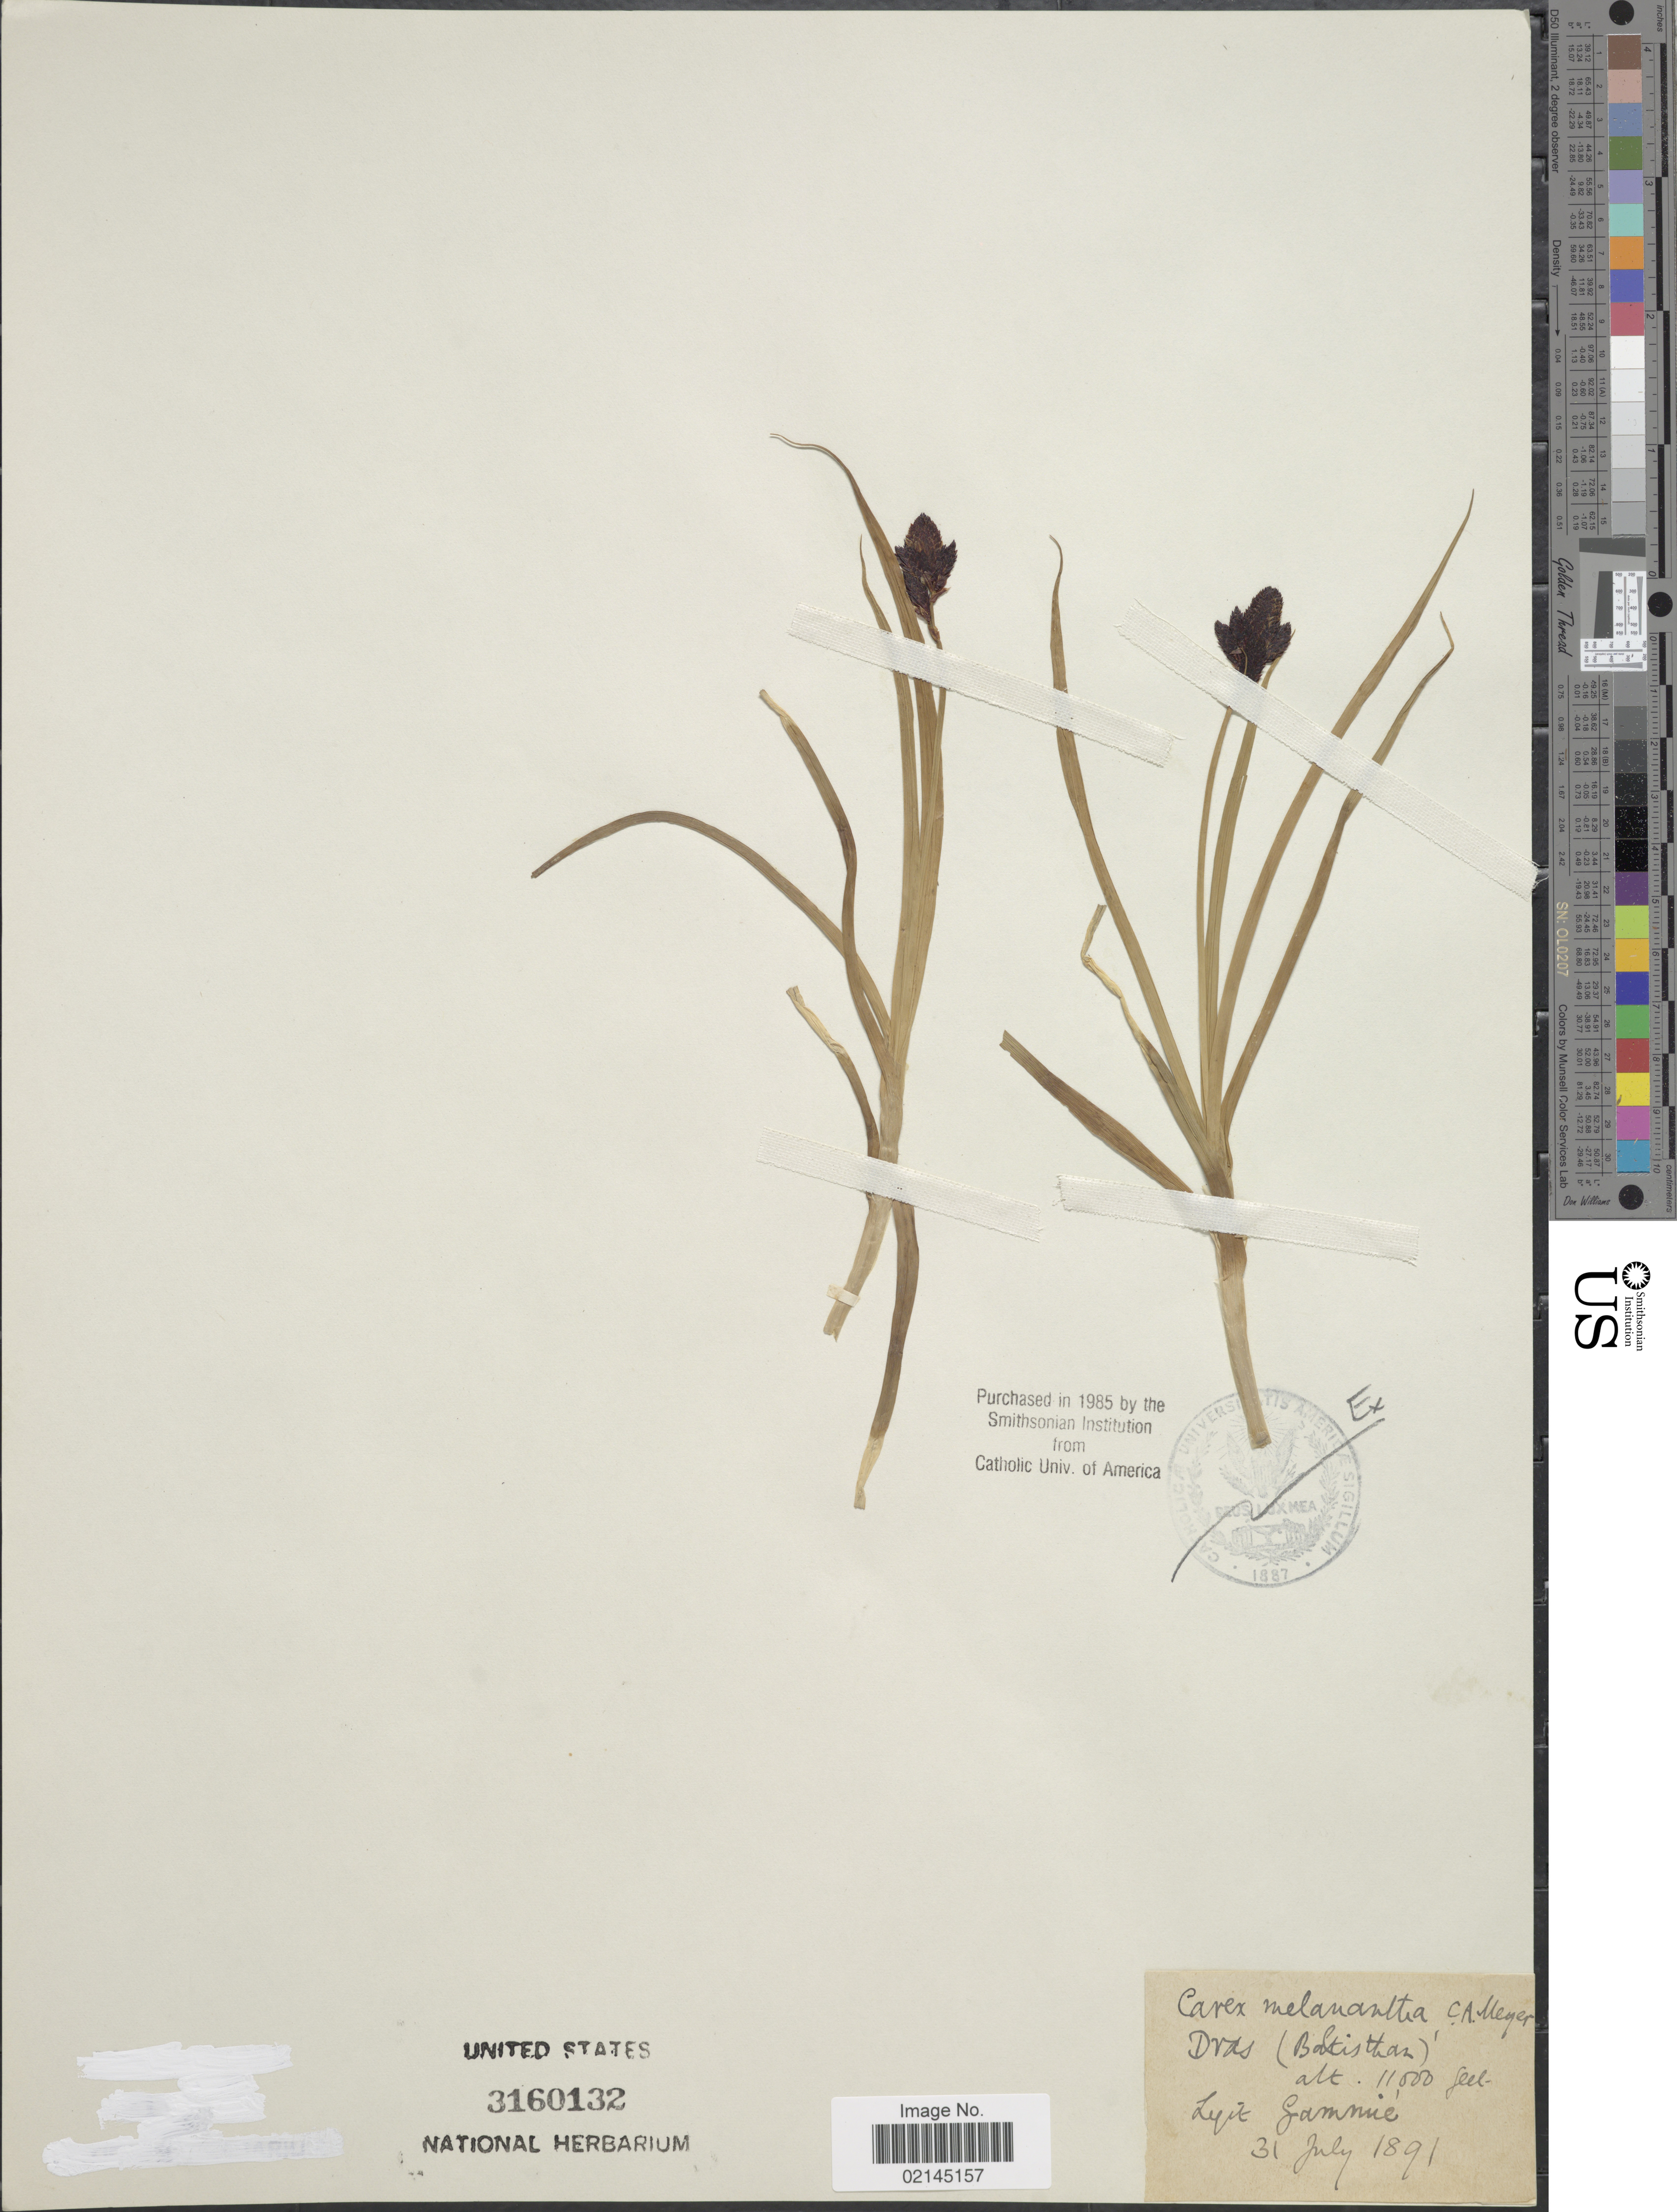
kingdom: Plantae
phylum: Tracheophyta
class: Liliopsida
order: Poales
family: Cyperaceae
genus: Carex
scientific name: Carex melanantha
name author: C.A. Mey.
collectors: Gammie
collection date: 1891-07-31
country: Pakistan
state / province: Gilgit-Baltistan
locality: Dras (Baltisthan)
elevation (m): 3353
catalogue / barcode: US 3160132